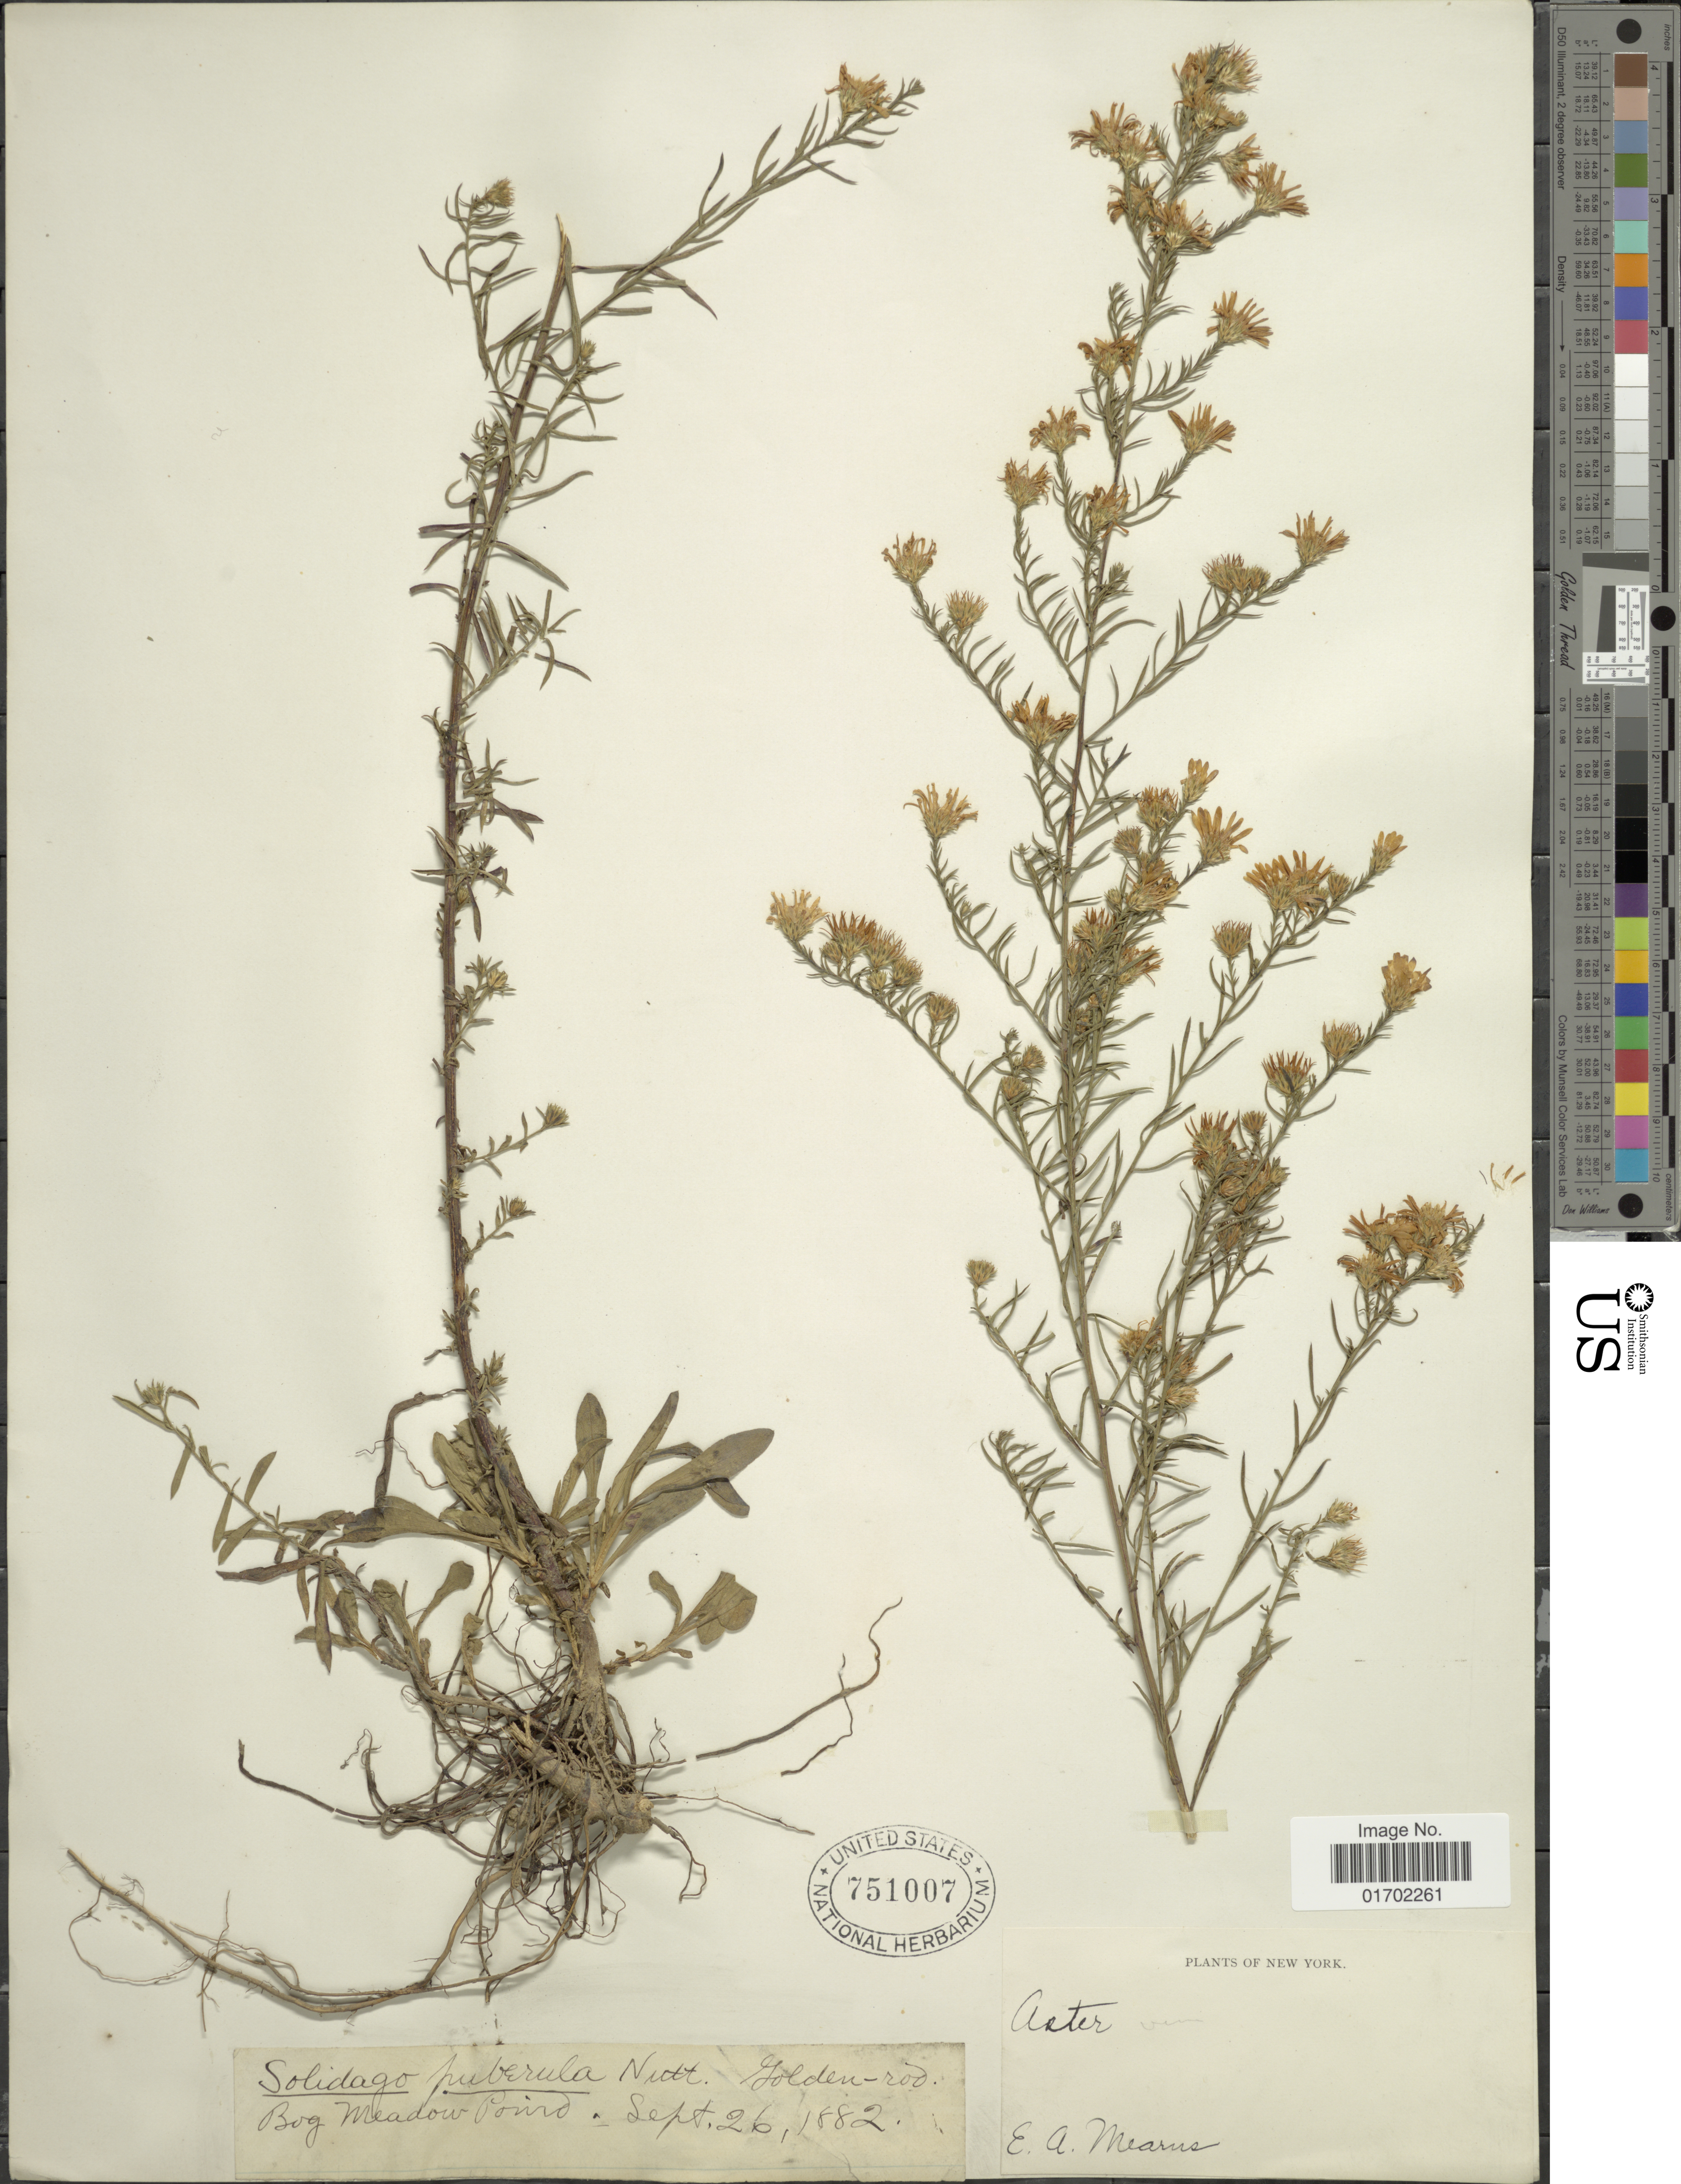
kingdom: Plantae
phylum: Tracheophyta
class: Magnoliopsida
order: Asterales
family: Asteraceae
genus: Symphyotrichum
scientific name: Symphyotrichum pilosum var. pilosum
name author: (Willd.) G.L. Nesom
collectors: E. A. Mearns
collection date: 1882-09-26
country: United States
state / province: New York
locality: Bog Meadow Pond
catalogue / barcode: US 751007